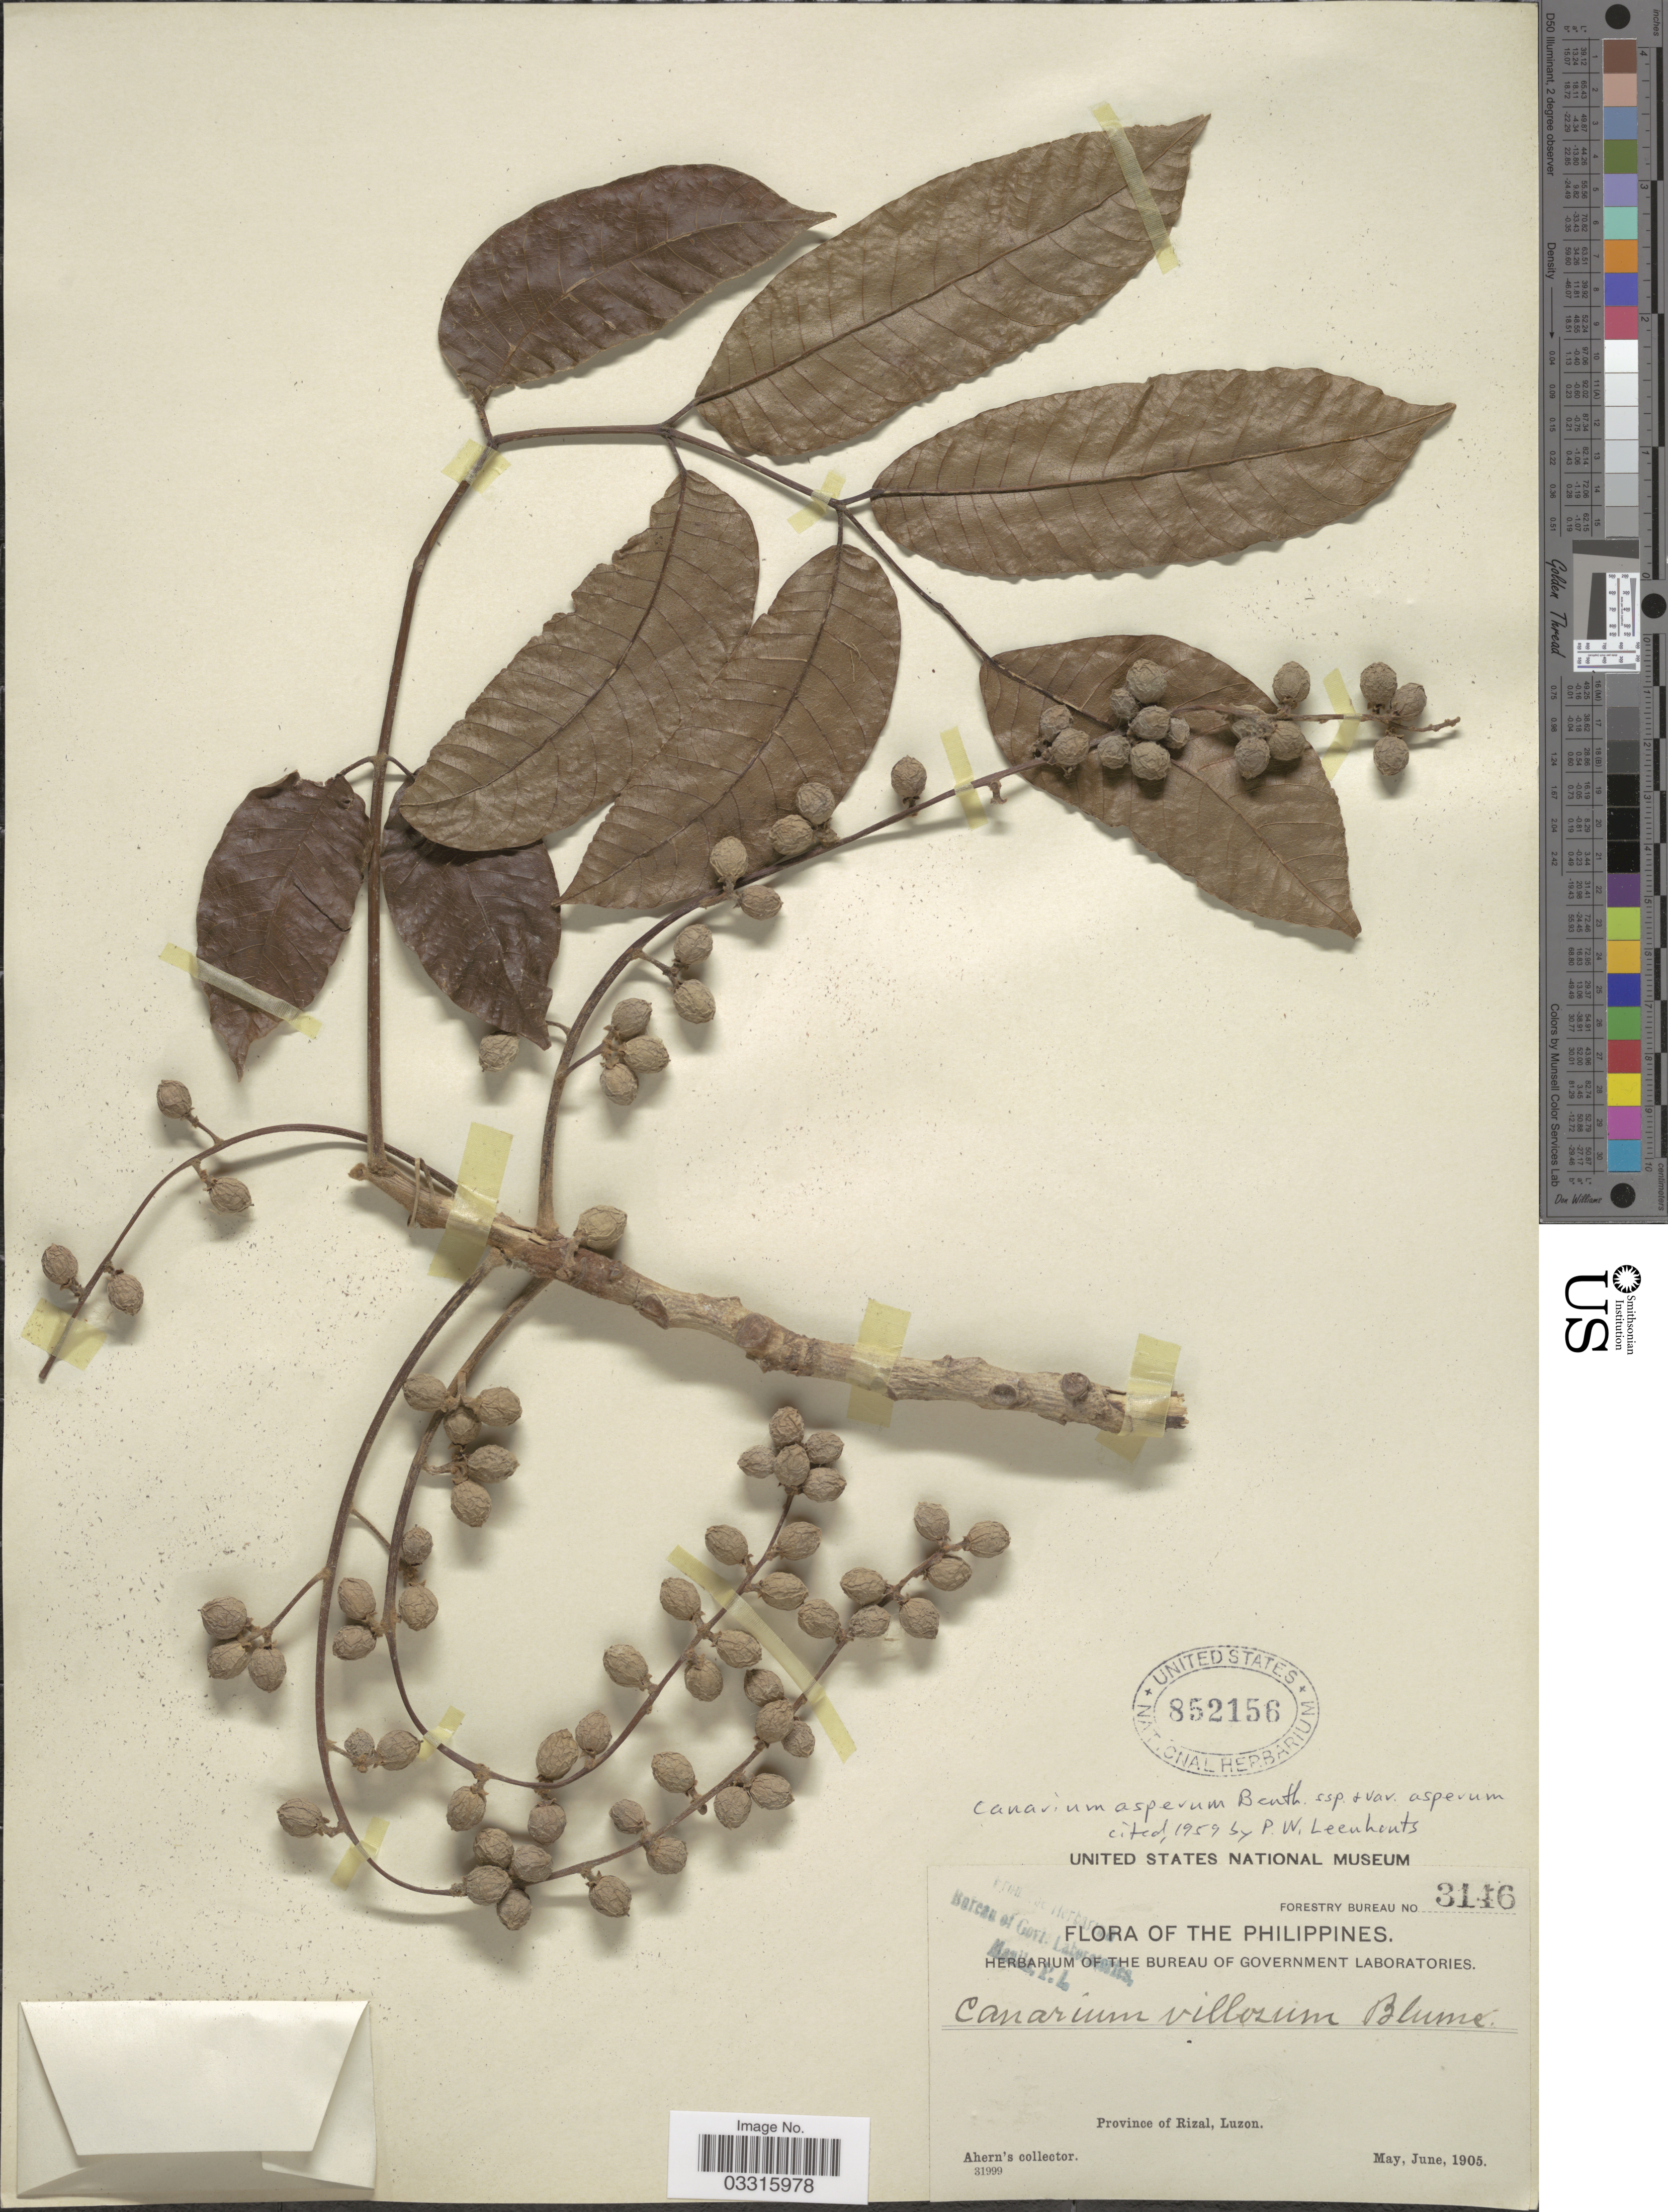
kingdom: Plantae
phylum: Tracheophyta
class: Magnoliopsida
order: Sapindales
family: Burseraceae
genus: Canarium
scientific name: Canarium asperum subsp. asperum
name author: Benth.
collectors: Ahern's collector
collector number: Forestry Bureau 3146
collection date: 1905-05/1905-06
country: Philippines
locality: Province of Rizal, Luzon.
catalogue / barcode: US 852156